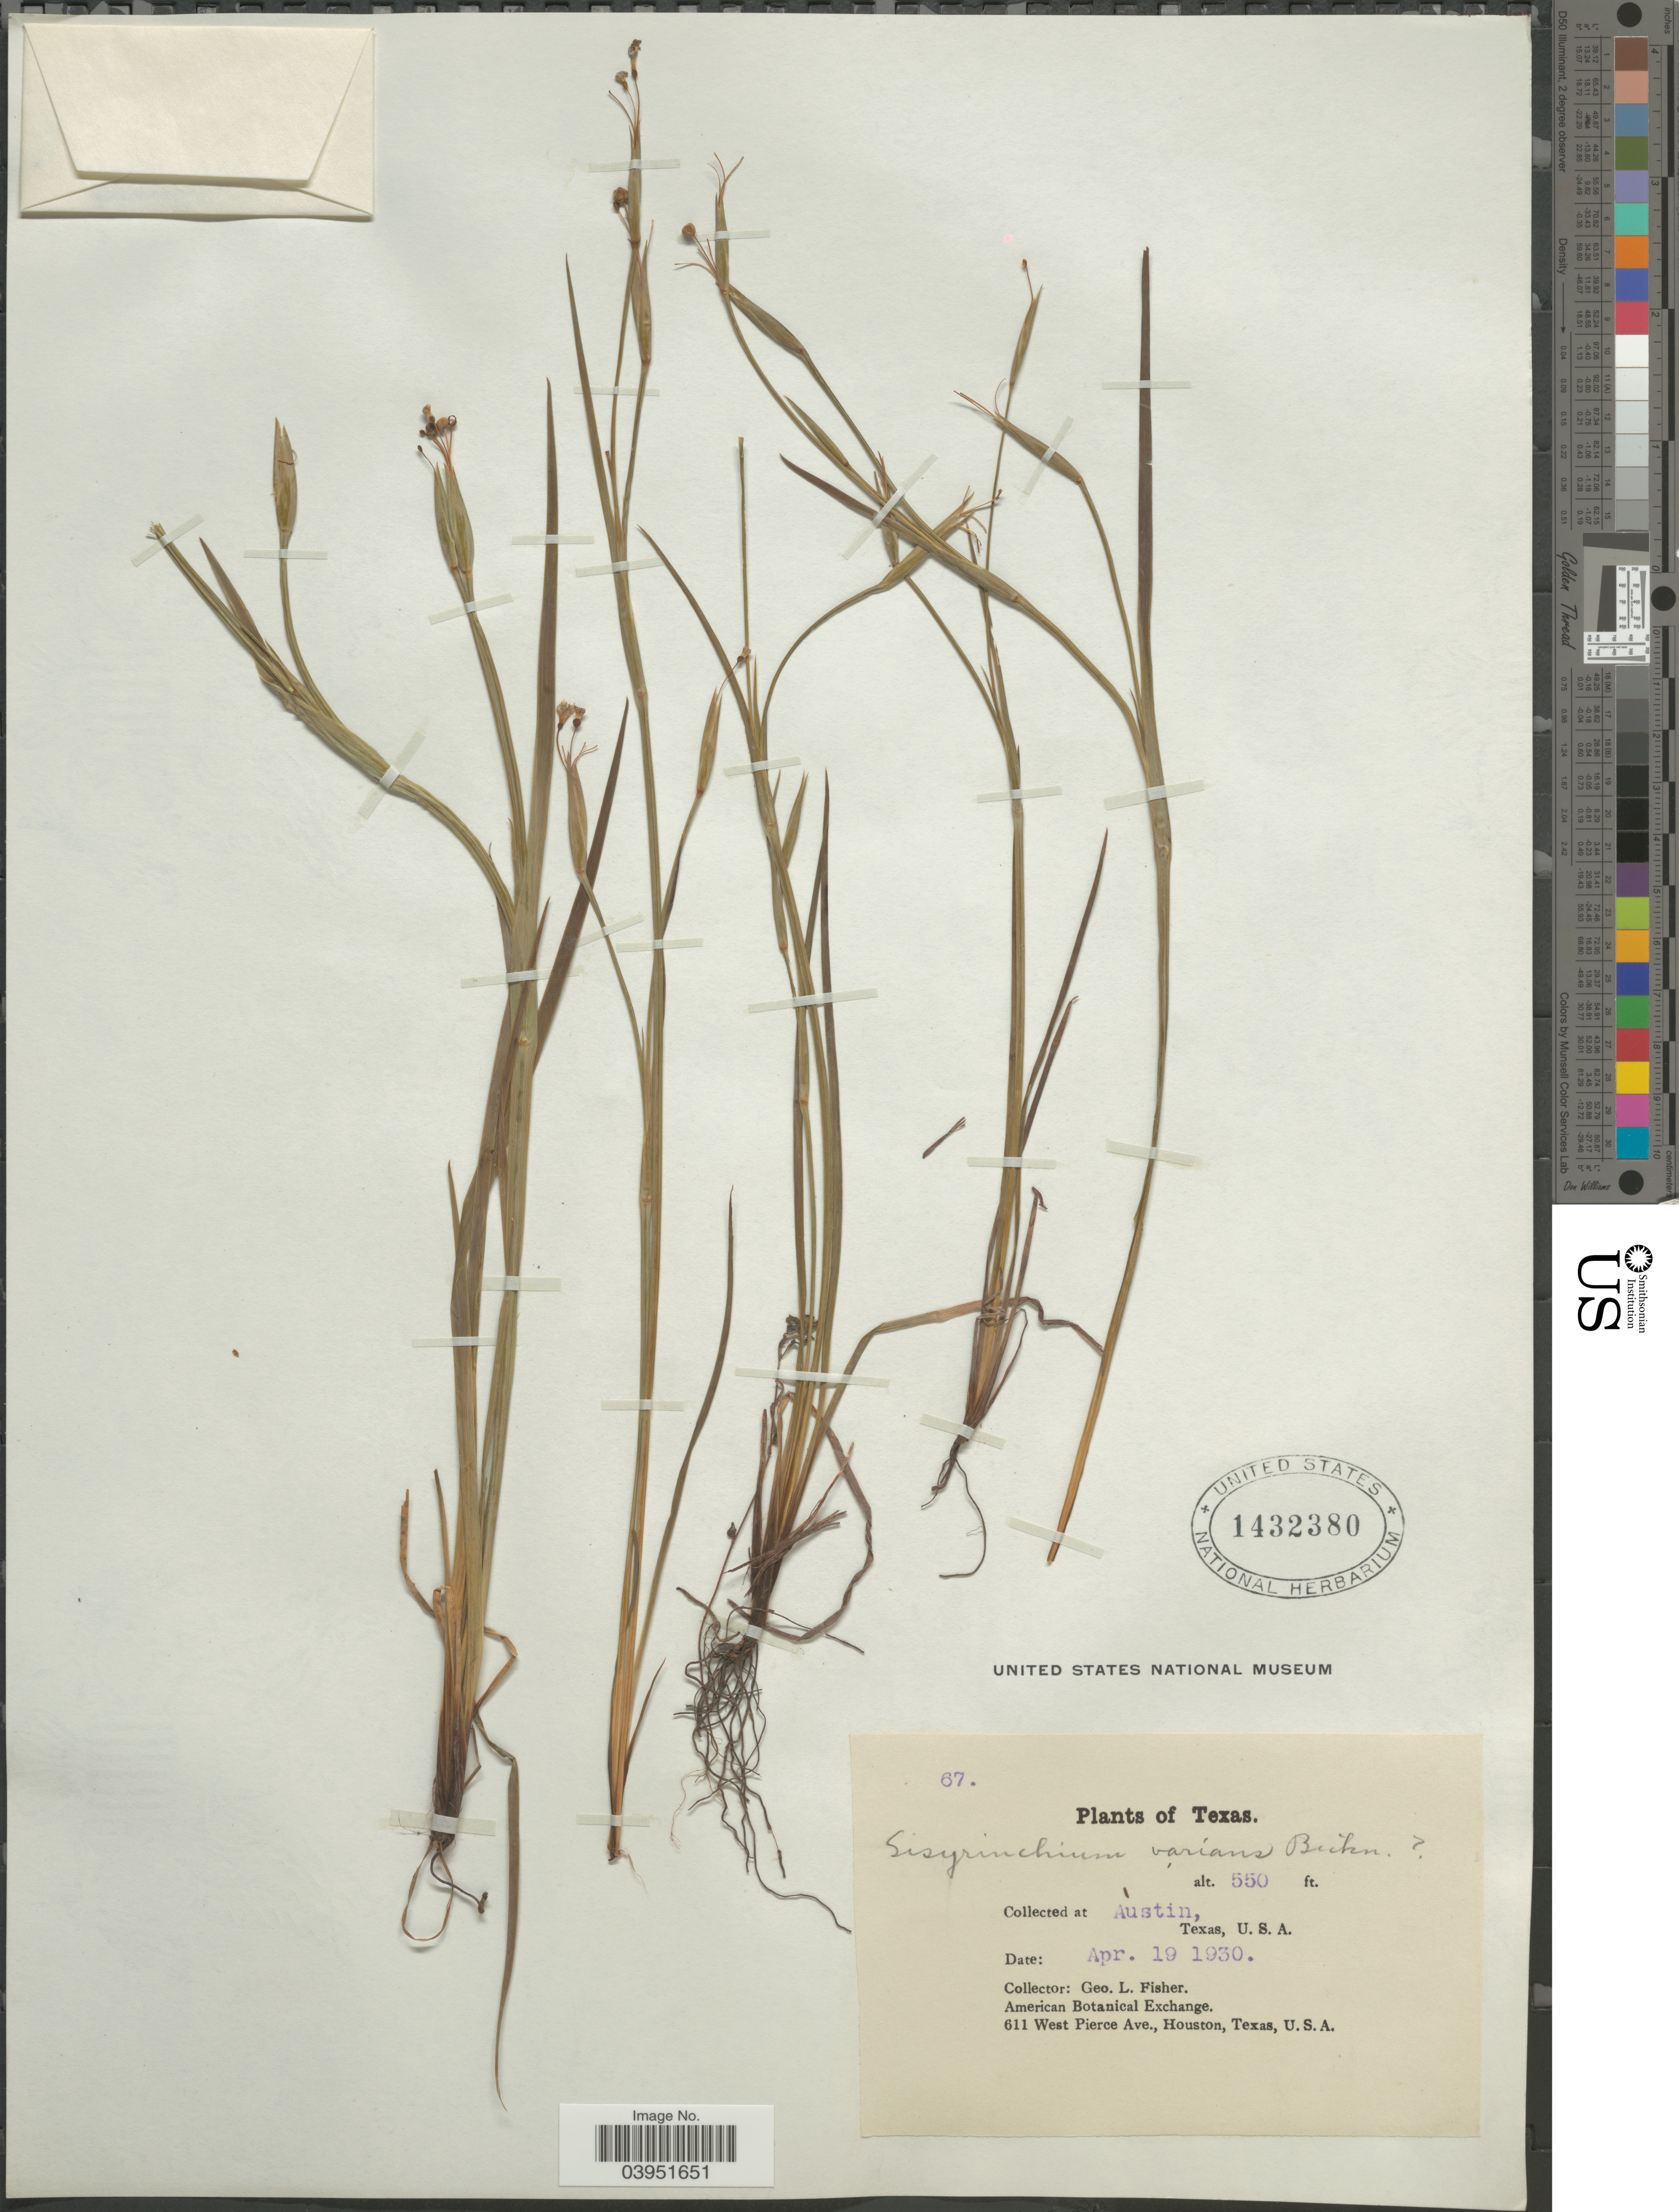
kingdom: Plantae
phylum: Tracheophyta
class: Liliopsida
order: Asparagales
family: Iridaceae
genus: Sisyrinchium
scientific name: Sisyrinchium varians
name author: E.P. Bicknell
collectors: G. L. Fisher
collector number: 67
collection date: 1930-04-19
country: United States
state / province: Texas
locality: Austin.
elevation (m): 168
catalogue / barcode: US 1432380